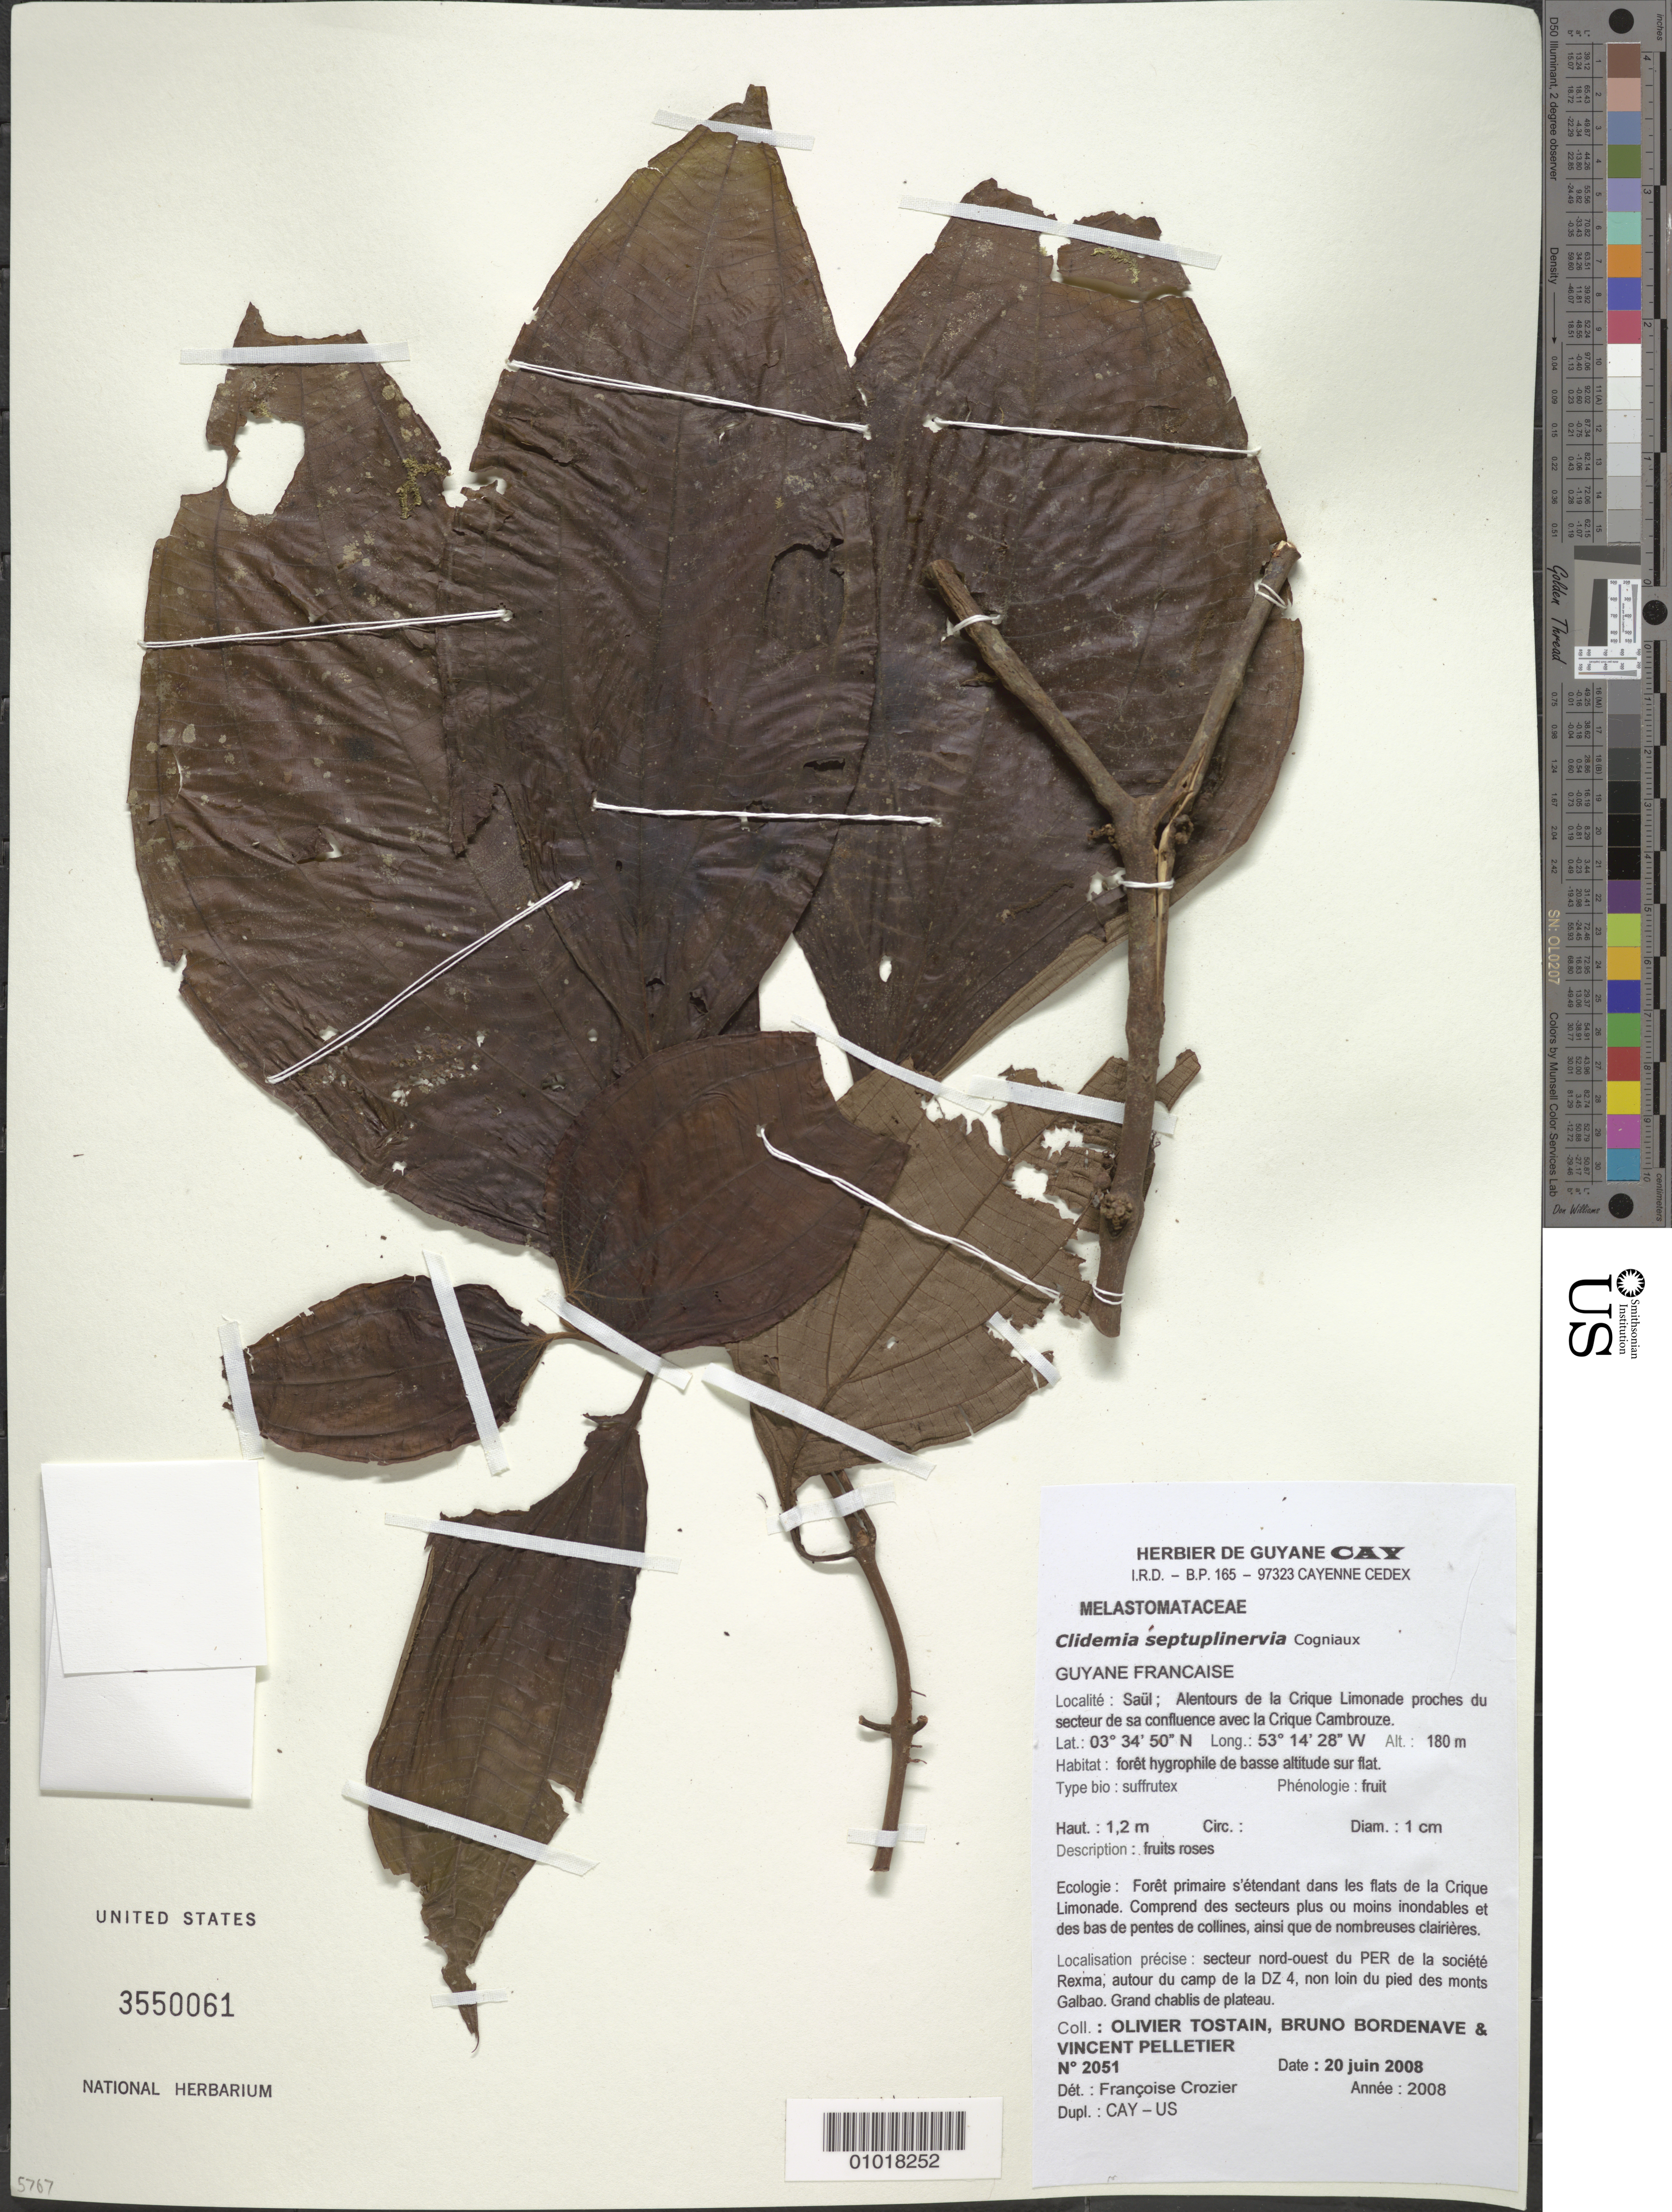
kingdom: Plantae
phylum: Tracheophyta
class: Magnoliopsida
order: Myrtales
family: Melastomataceae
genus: Clidemia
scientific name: Clidemia septuplinervia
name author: Cogn.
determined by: Crozier, F.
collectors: O. Tostain, B. Bordenave & V. Pelletier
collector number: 2051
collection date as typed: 20-Jun-08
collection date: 2008-06-20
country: French Guiana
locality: Saül. alentours de la Crique Limonade proches du secteur de sa confluence avec la Crique Cambrouze. secteur NO du PER de la societe Rexma, autour du camp de la DZ 4, non loin de Galbao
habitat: Foret hygrophile de basse alititude sur flat. Foret primaire s'etendant dans les flats de la Crique Limonade. Comprend des secteurs plus ou moins…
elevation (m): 180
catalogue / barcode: US 3550061